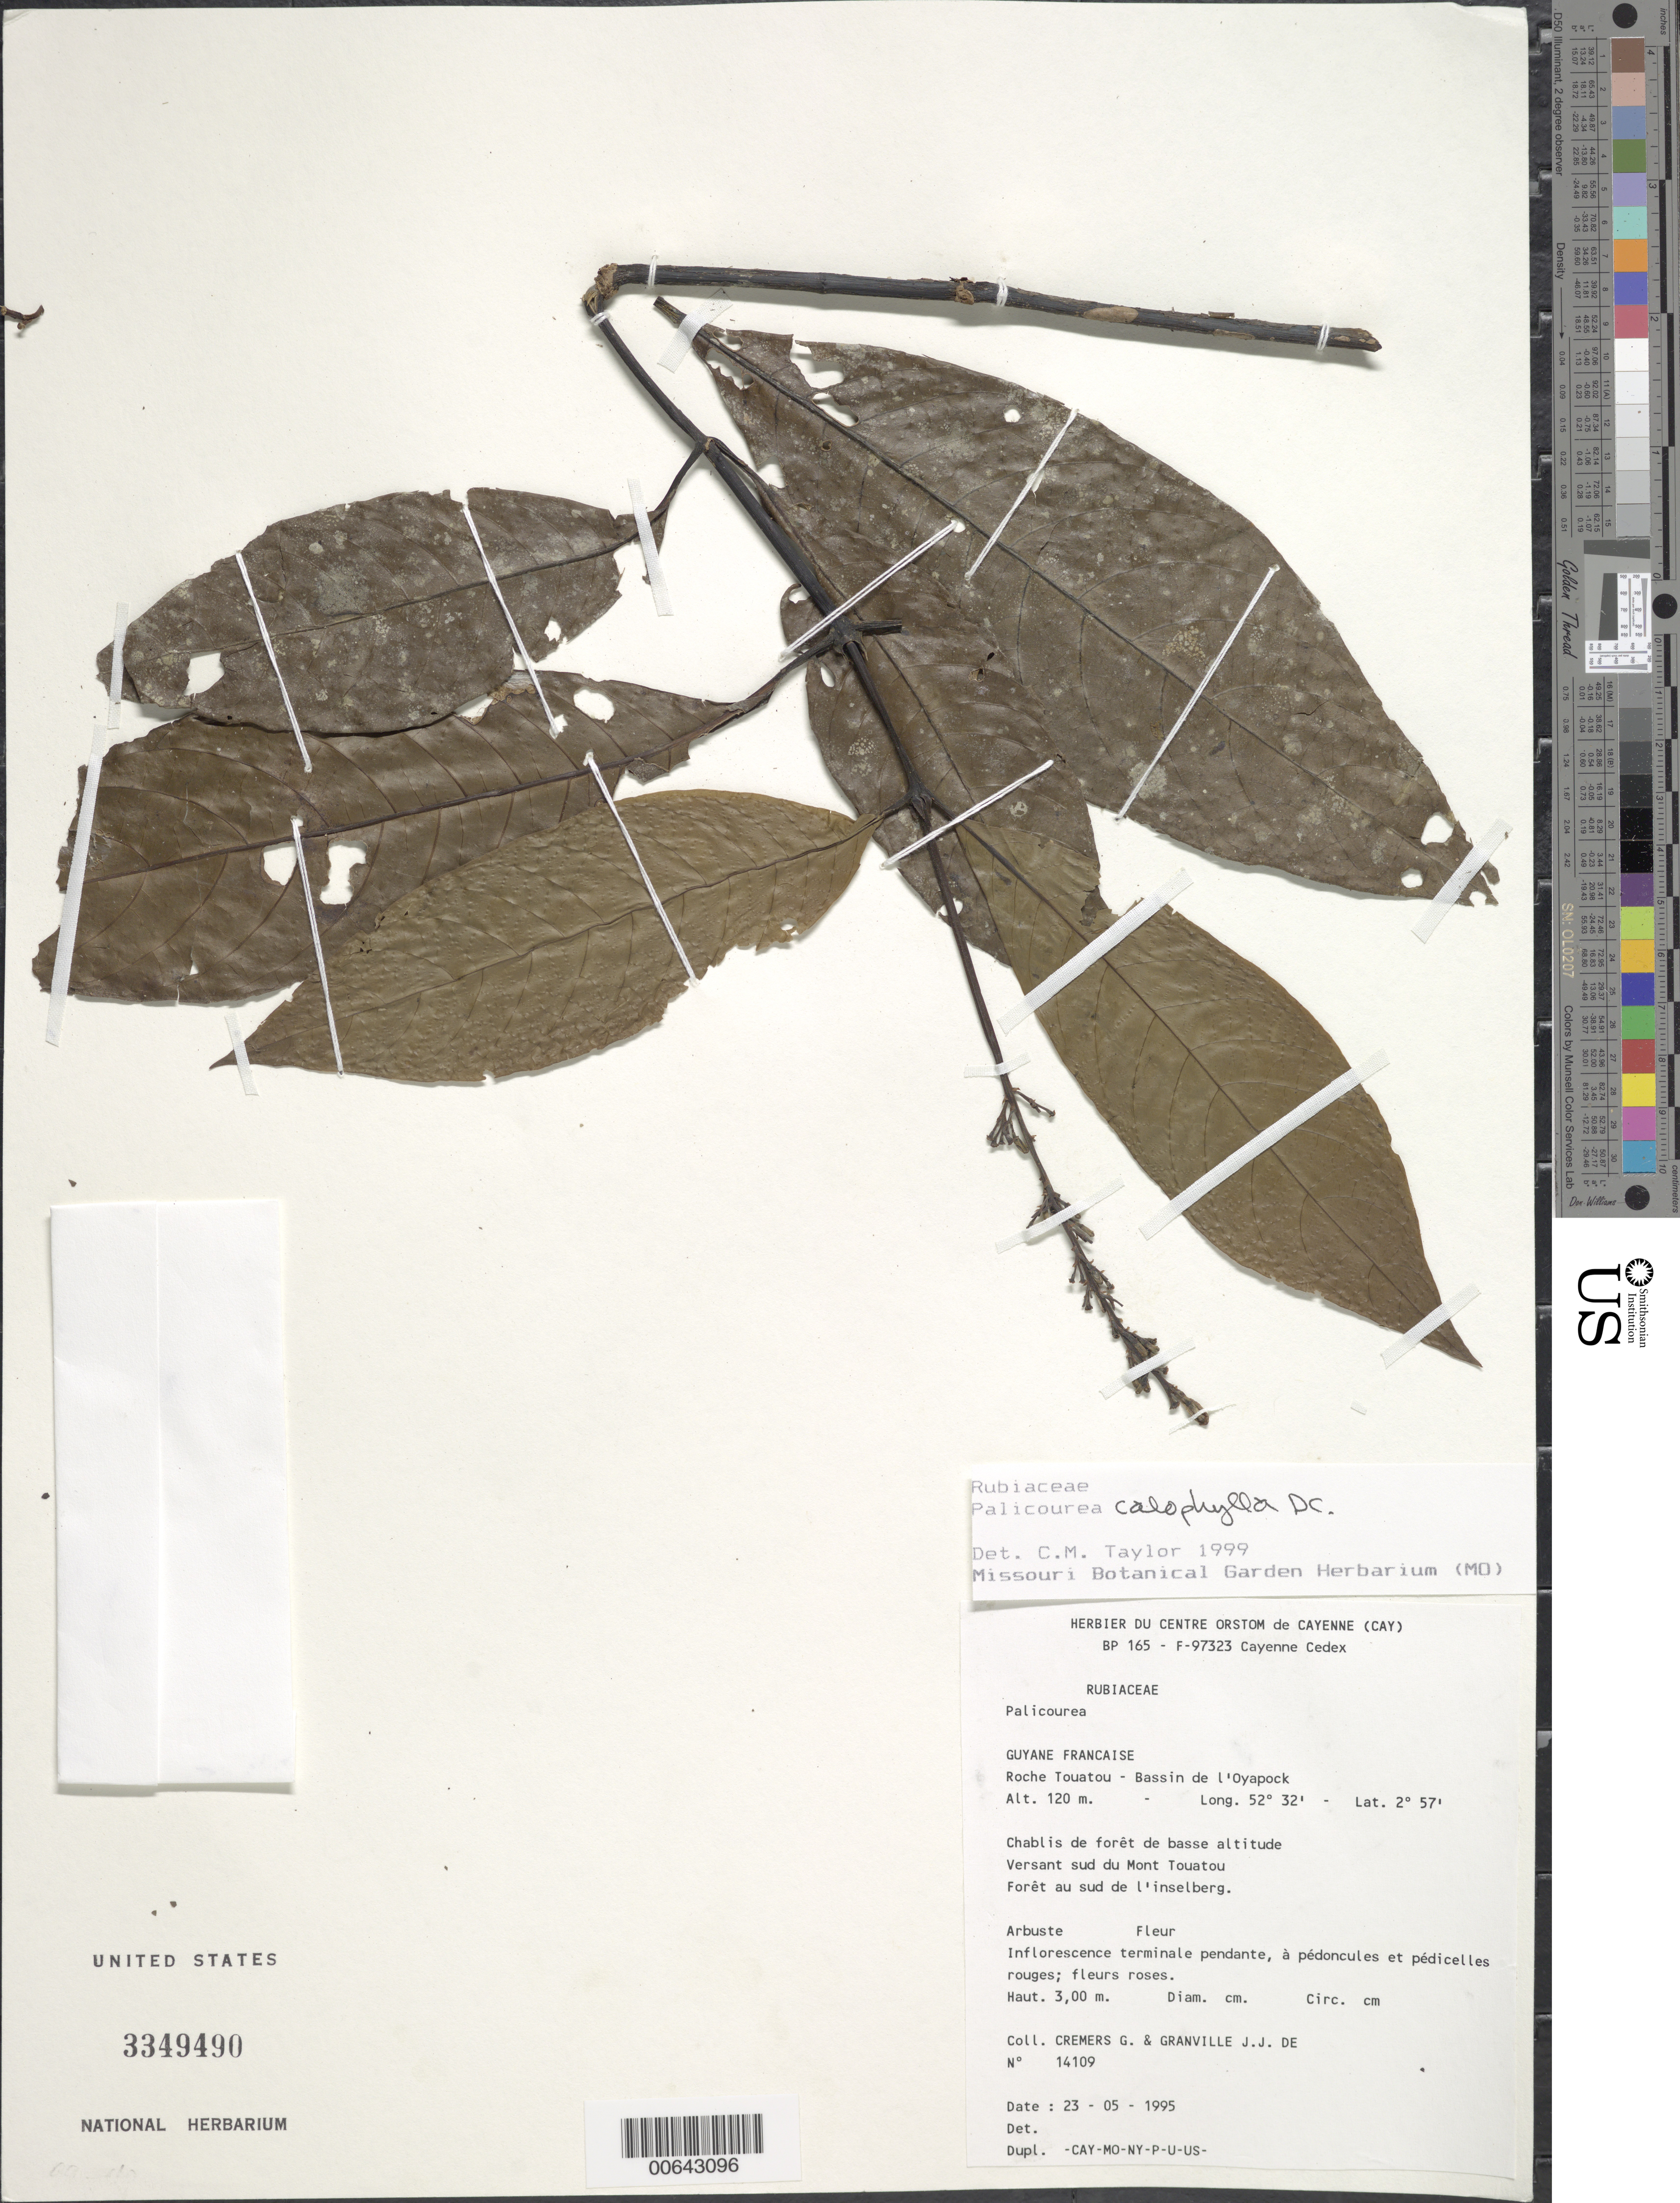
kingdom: Plantae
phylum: Tracheophyta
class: Magnoliopsida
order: Gentianales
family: Rubiaceae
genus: Palicourea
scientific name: Palicourea calophylla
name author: DC.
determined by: Taylor, Charlotte M.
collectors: G. Cremers & J.-J. de Granville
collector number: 14109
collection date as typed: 23-May-95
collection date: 1995-05-23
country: French Guiana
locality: Roche Touatou, Bassin de l'Oyapock, versant sud du Mont Touatou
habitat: Chablis de forêt de basse altitude. Foret au sud de l'inselberg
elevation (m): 120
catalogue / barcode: US 3349490